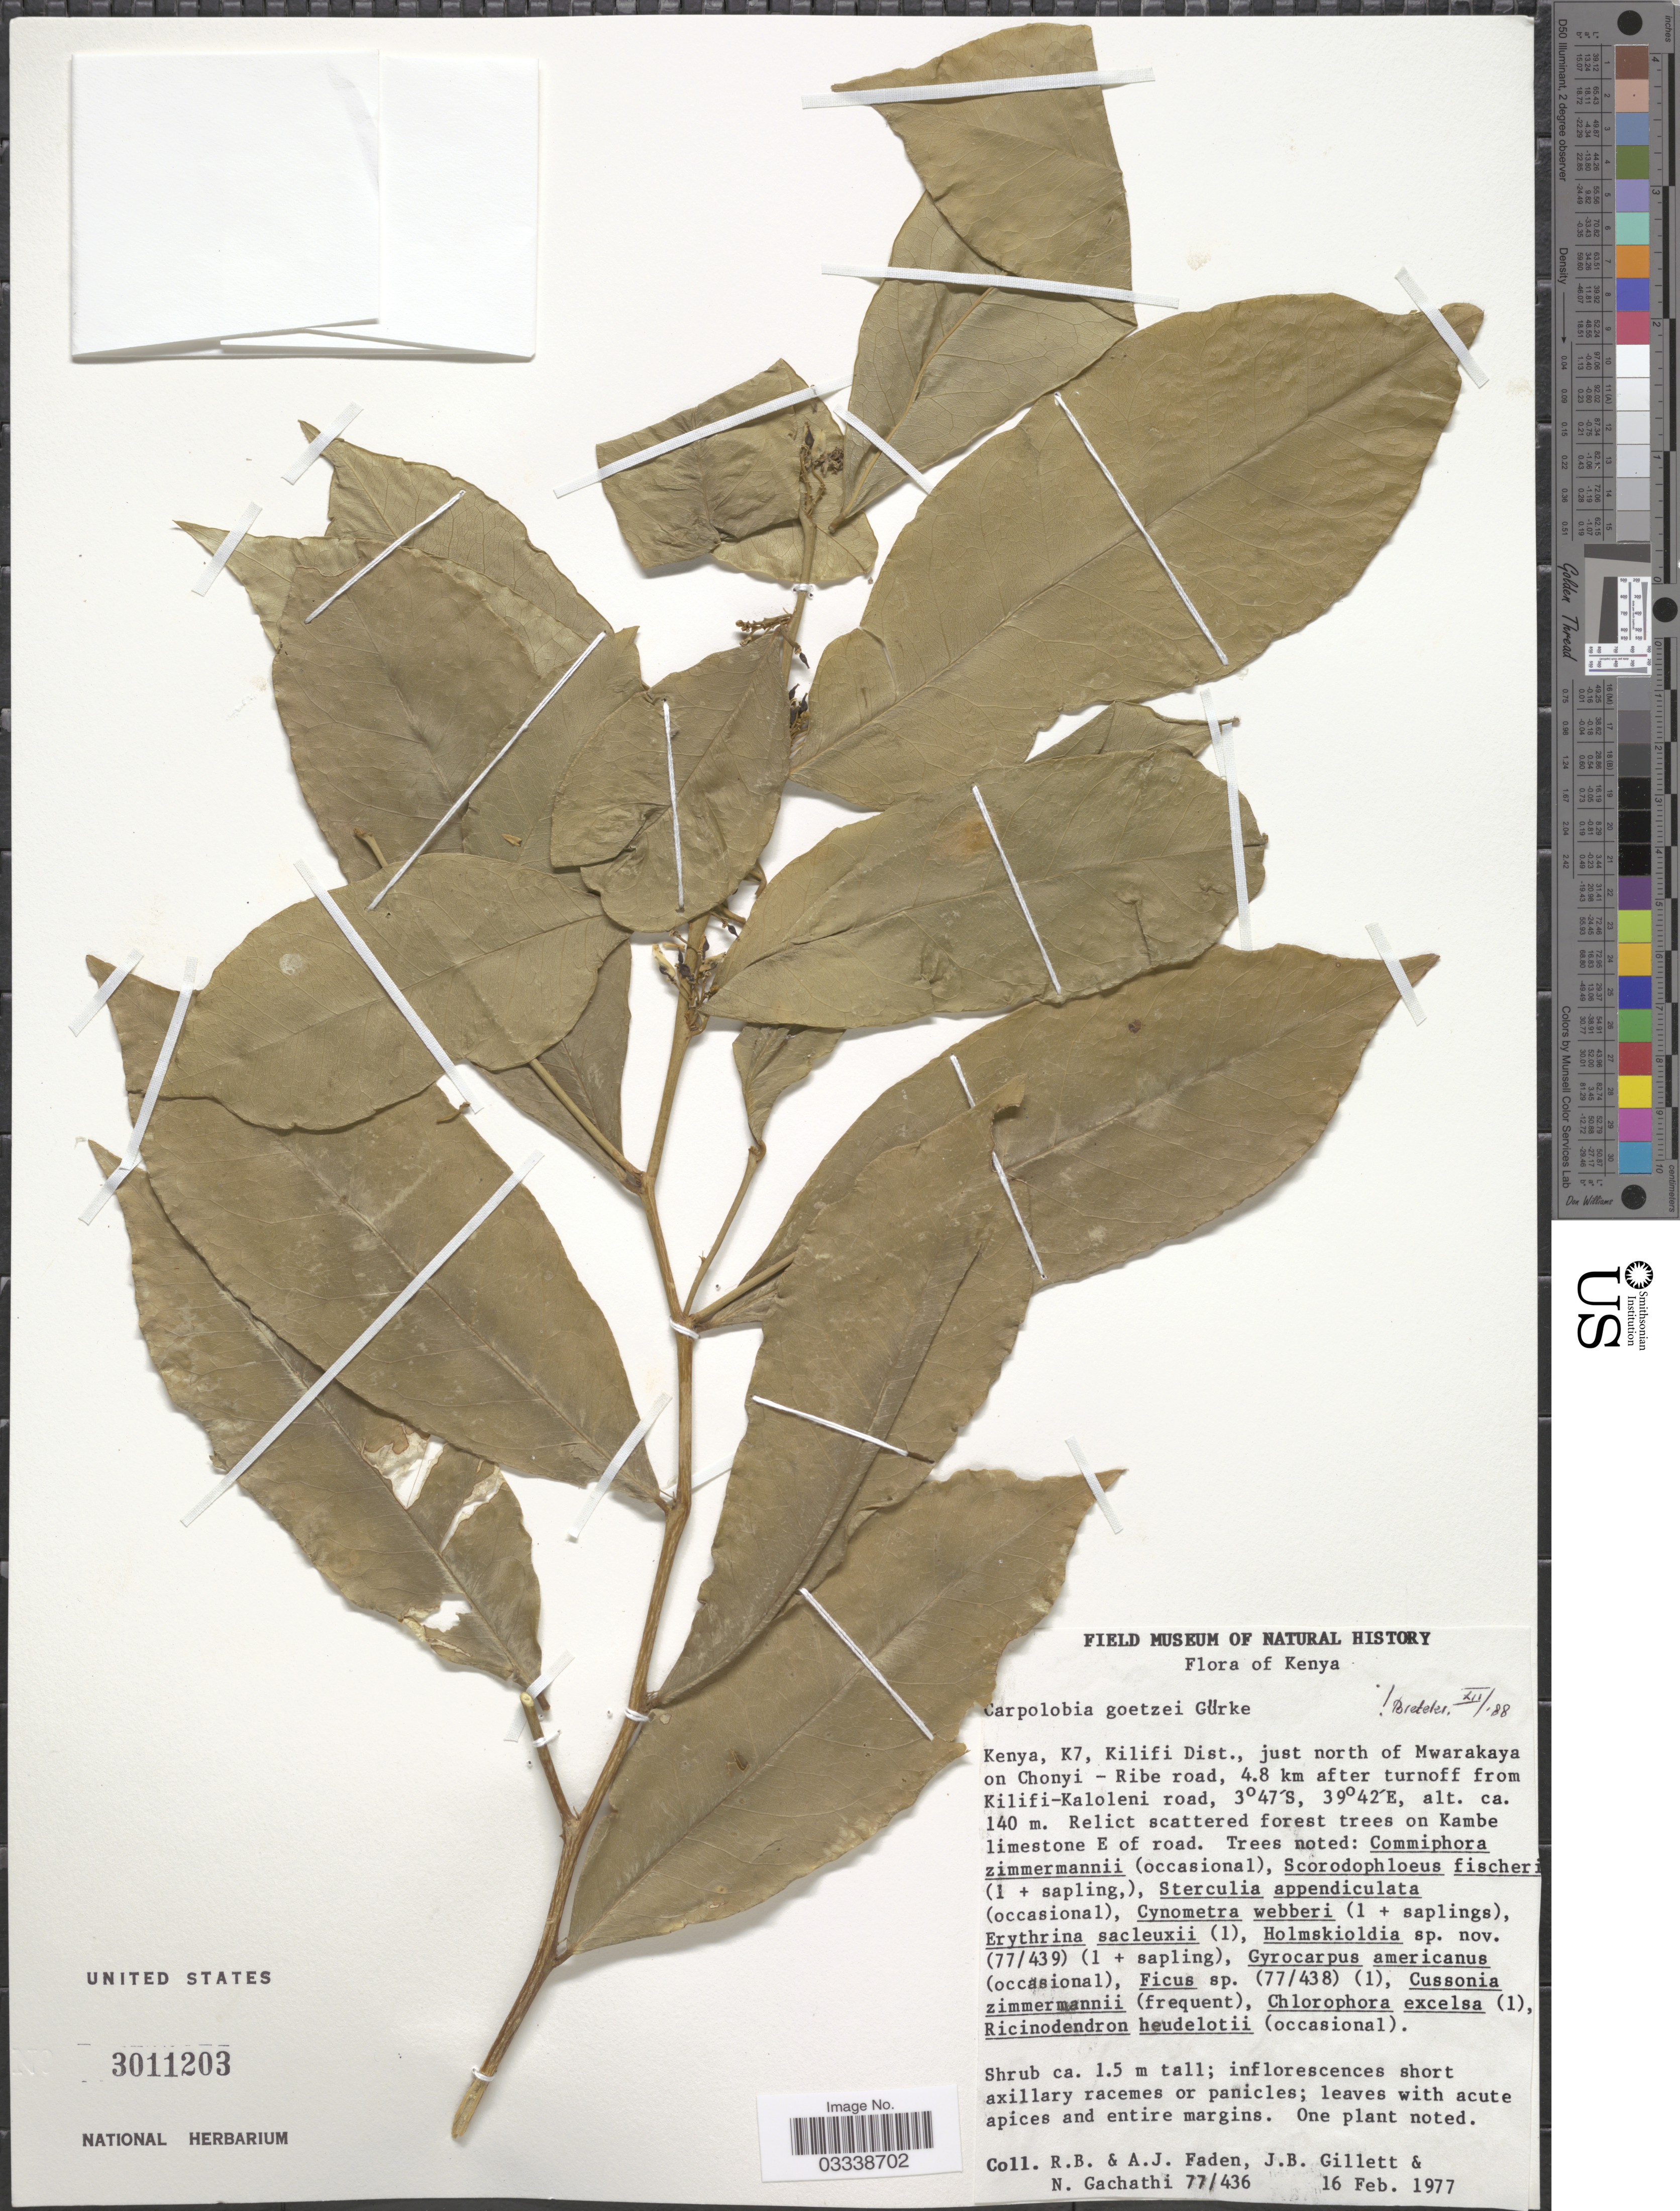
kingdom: Plantae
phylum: Tracheophyta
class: Magnoliopsida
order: Fabales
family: Polygalaceae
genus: Carpolobia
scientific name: Carpolobia goetzei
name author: Gürke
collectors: R. B. Faden, A. J. Faden, J. B. Gillett & N. Gachathi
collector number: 77/436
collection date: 1977-02-16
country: Kenya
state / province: Kilifi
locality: K7, Kilifi Dist., just north of Mwarakaya on Chonyi - Ribe road, 4.8 km after turnoff from Kilifi-Kaloleni road. Relict scattered forest trees on Kambe limestone E of road.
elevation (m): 140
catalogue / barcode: US 3011203